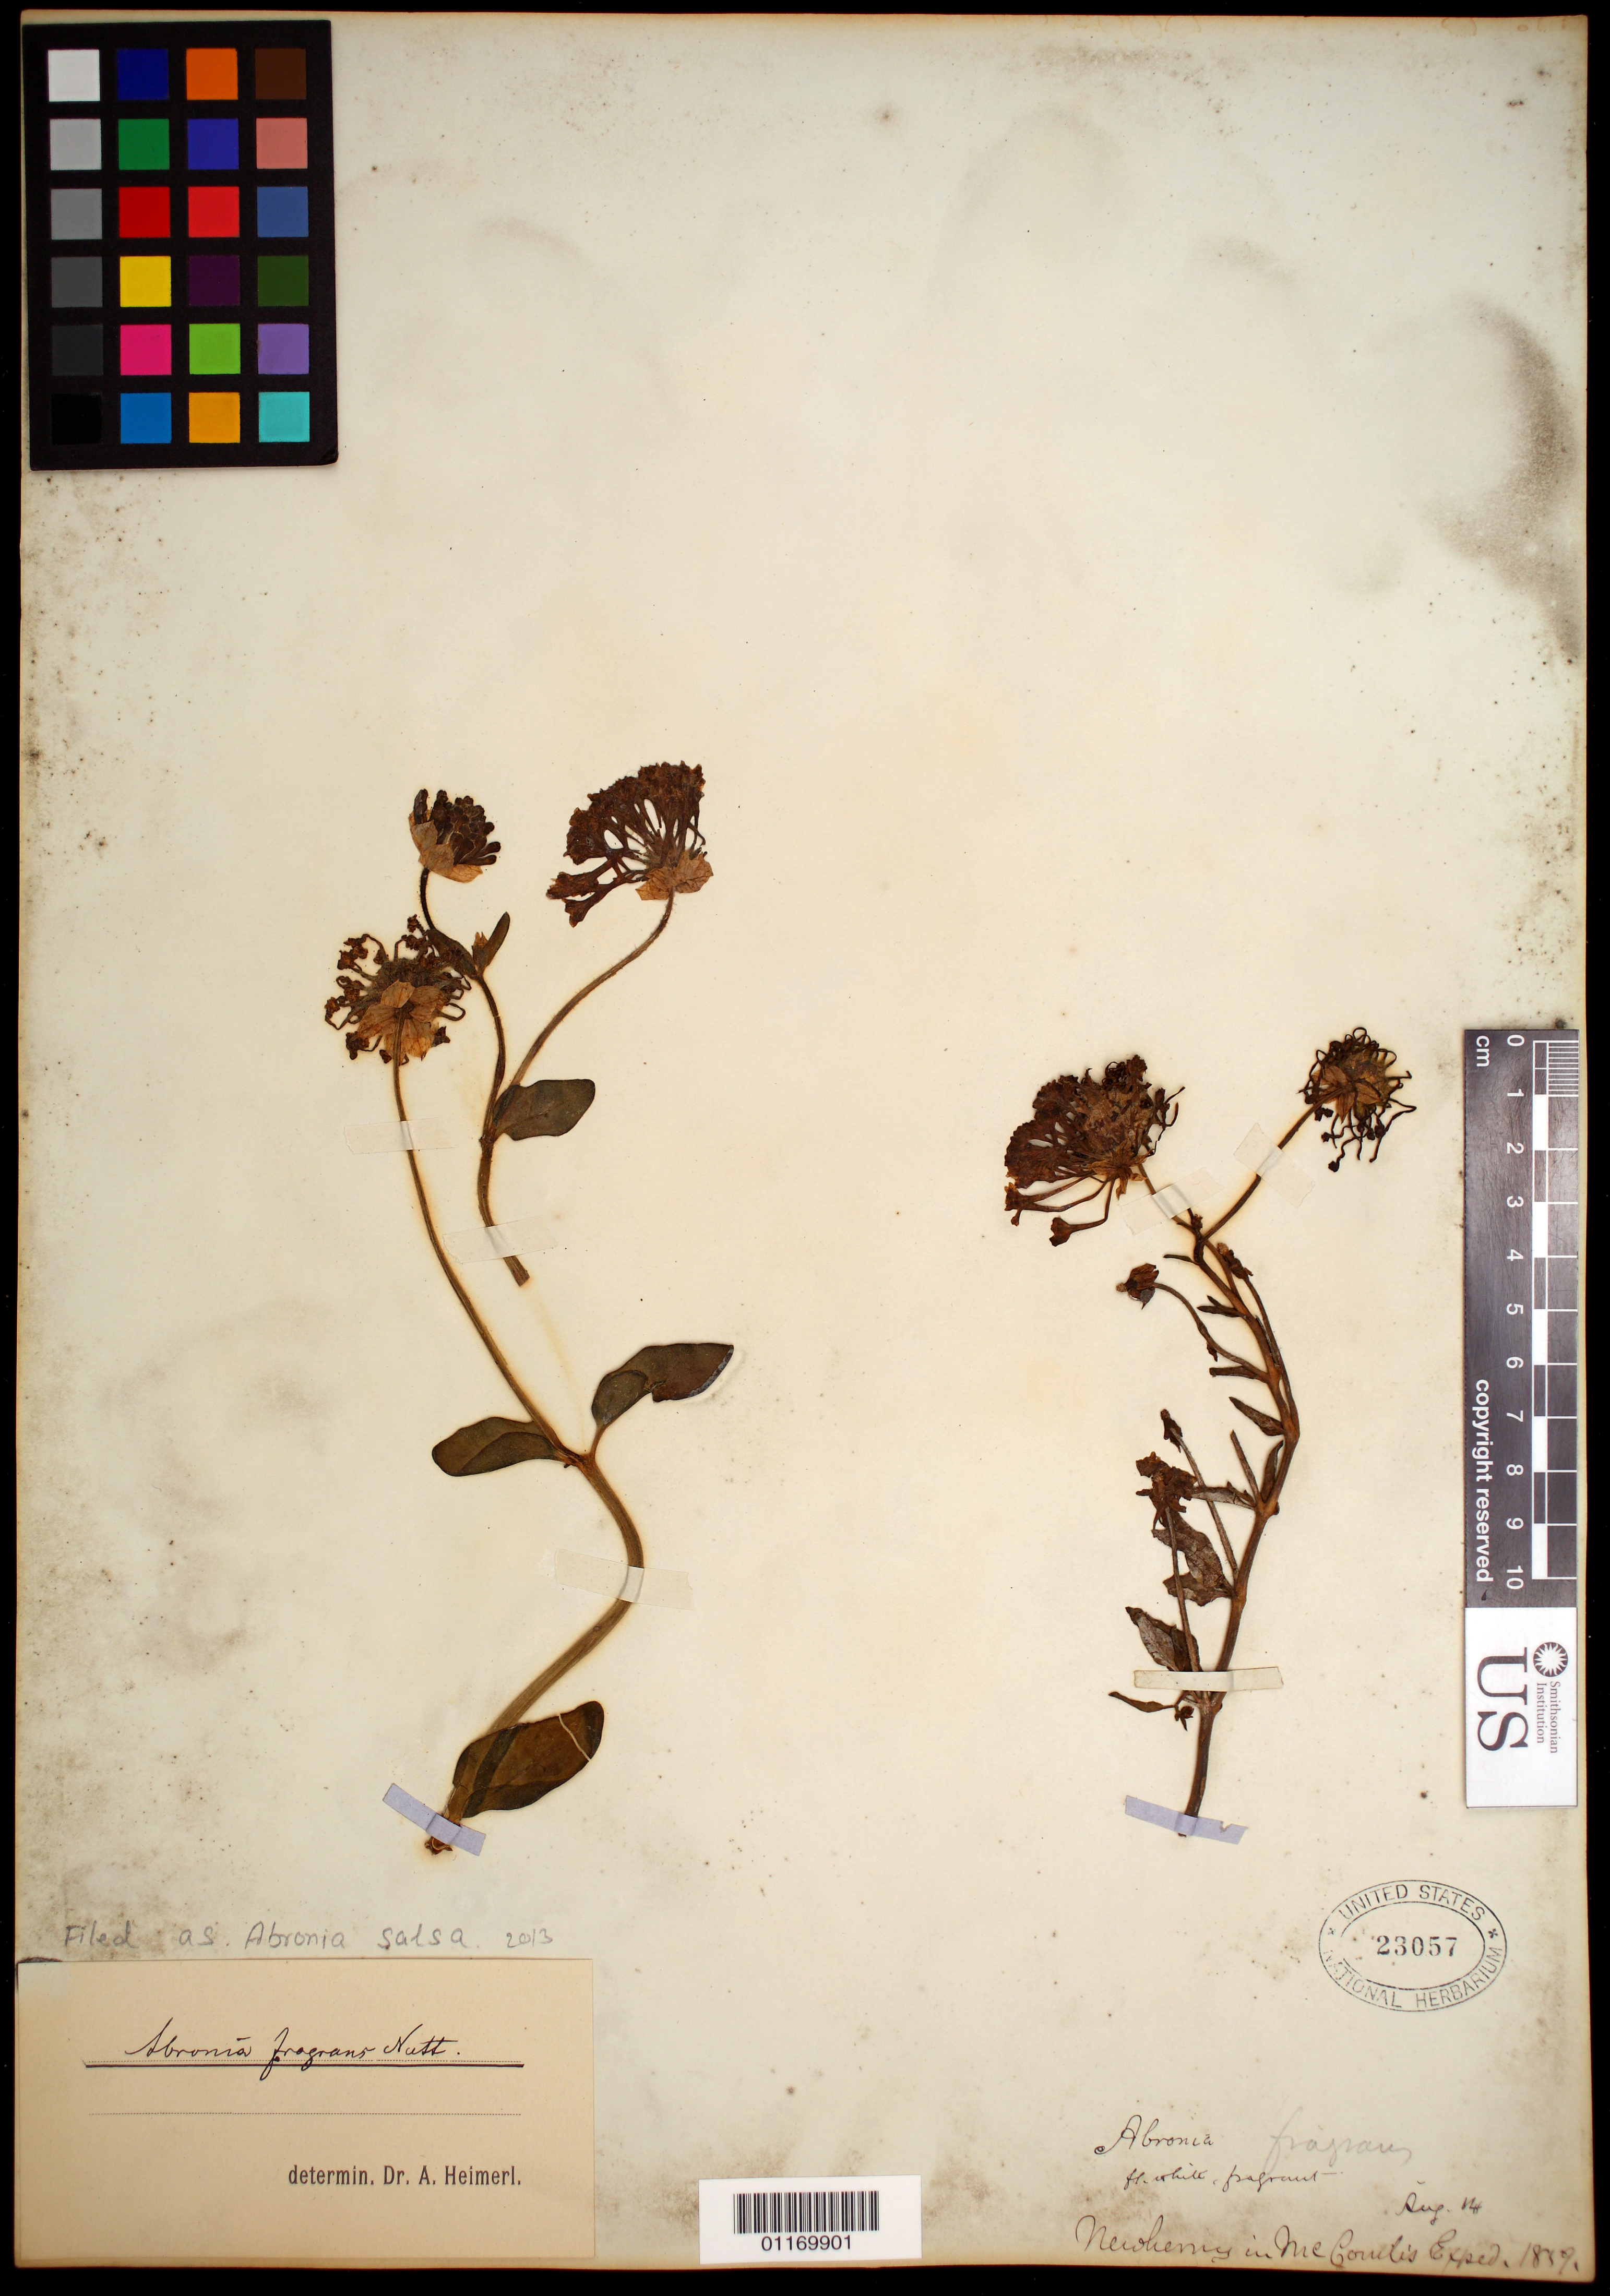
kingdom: Plantae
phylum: Tracheophyta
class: Magnoliopsida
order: Caryophyllales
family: Nyctaginaceae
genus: Abronia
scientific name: Abronia salsa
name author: Rydb.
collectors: J. S. Newberry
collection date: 1859-08-16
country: United States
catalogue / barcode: US 23057